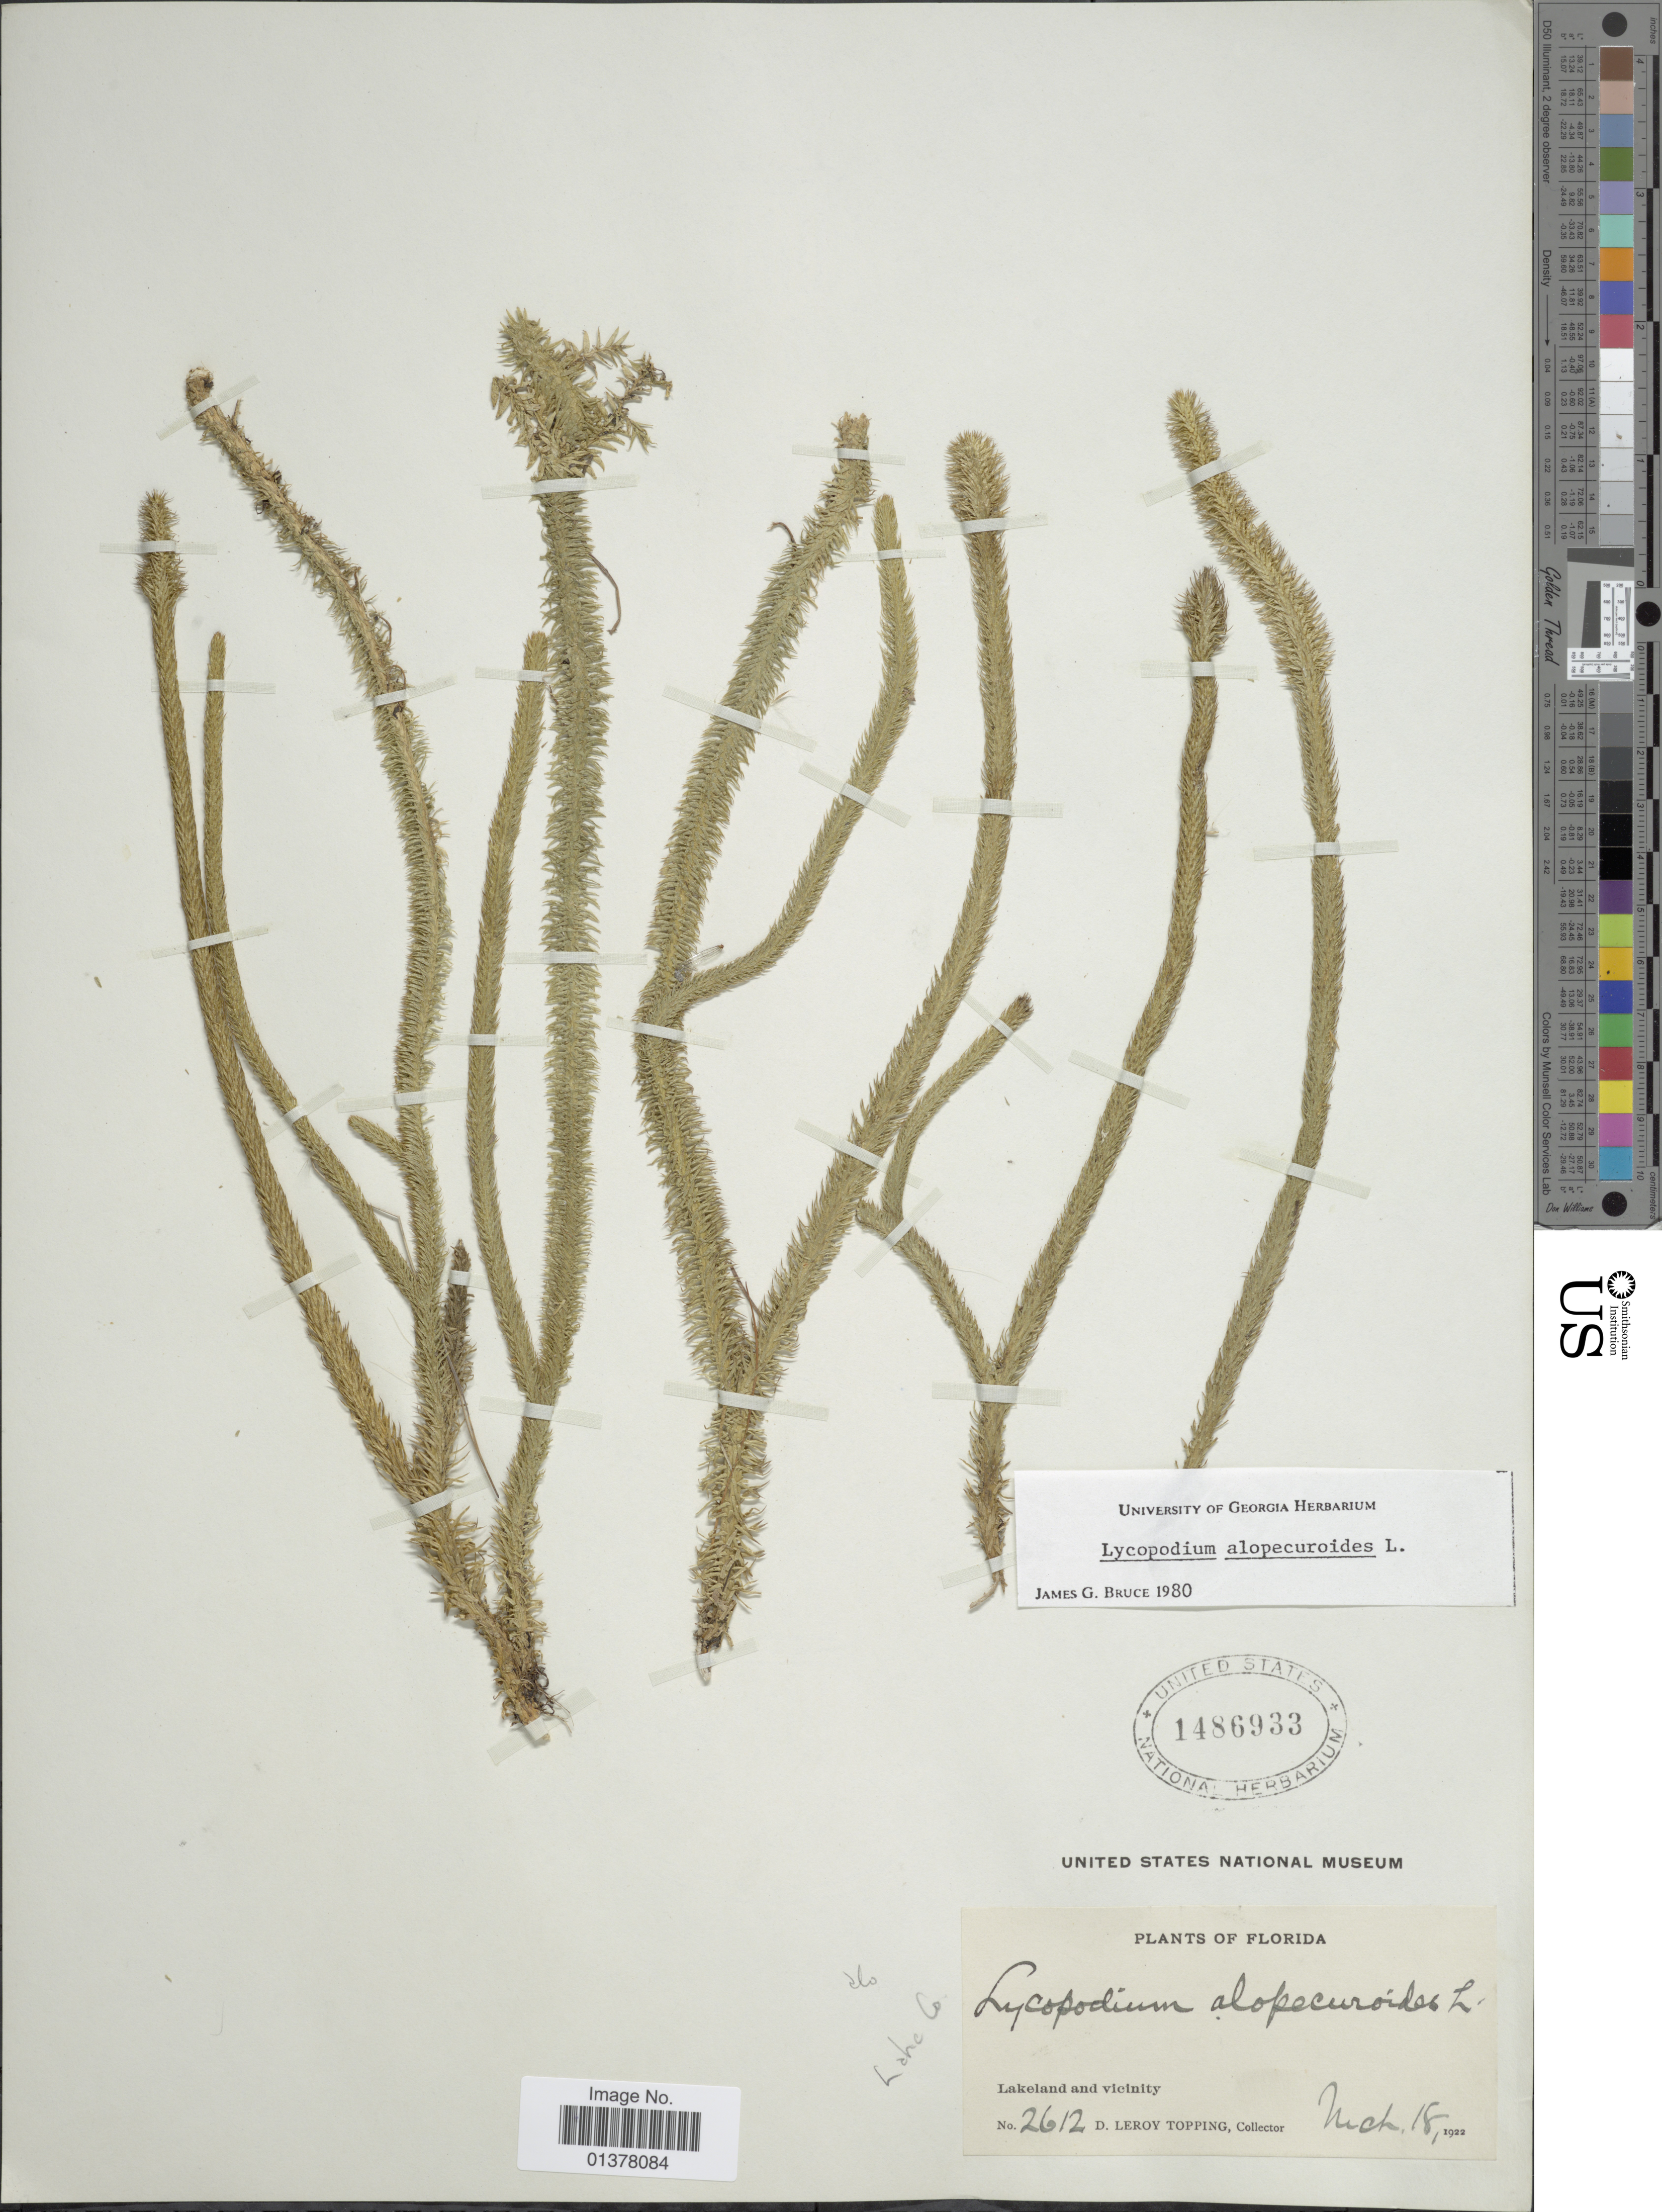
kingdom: Plantae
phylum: Tracheophyta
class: Lycopodiopsida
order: Lycopodiales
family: Lycopodiaceae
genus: Lycopodiella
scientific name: Lycopodiella alopecuroides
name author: (L.) Cranfill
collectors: D. L. Topping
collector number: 2612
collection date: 1922-03-18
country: United States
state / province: Florida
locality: Lakeland and vicinity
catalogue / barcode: US 1486933